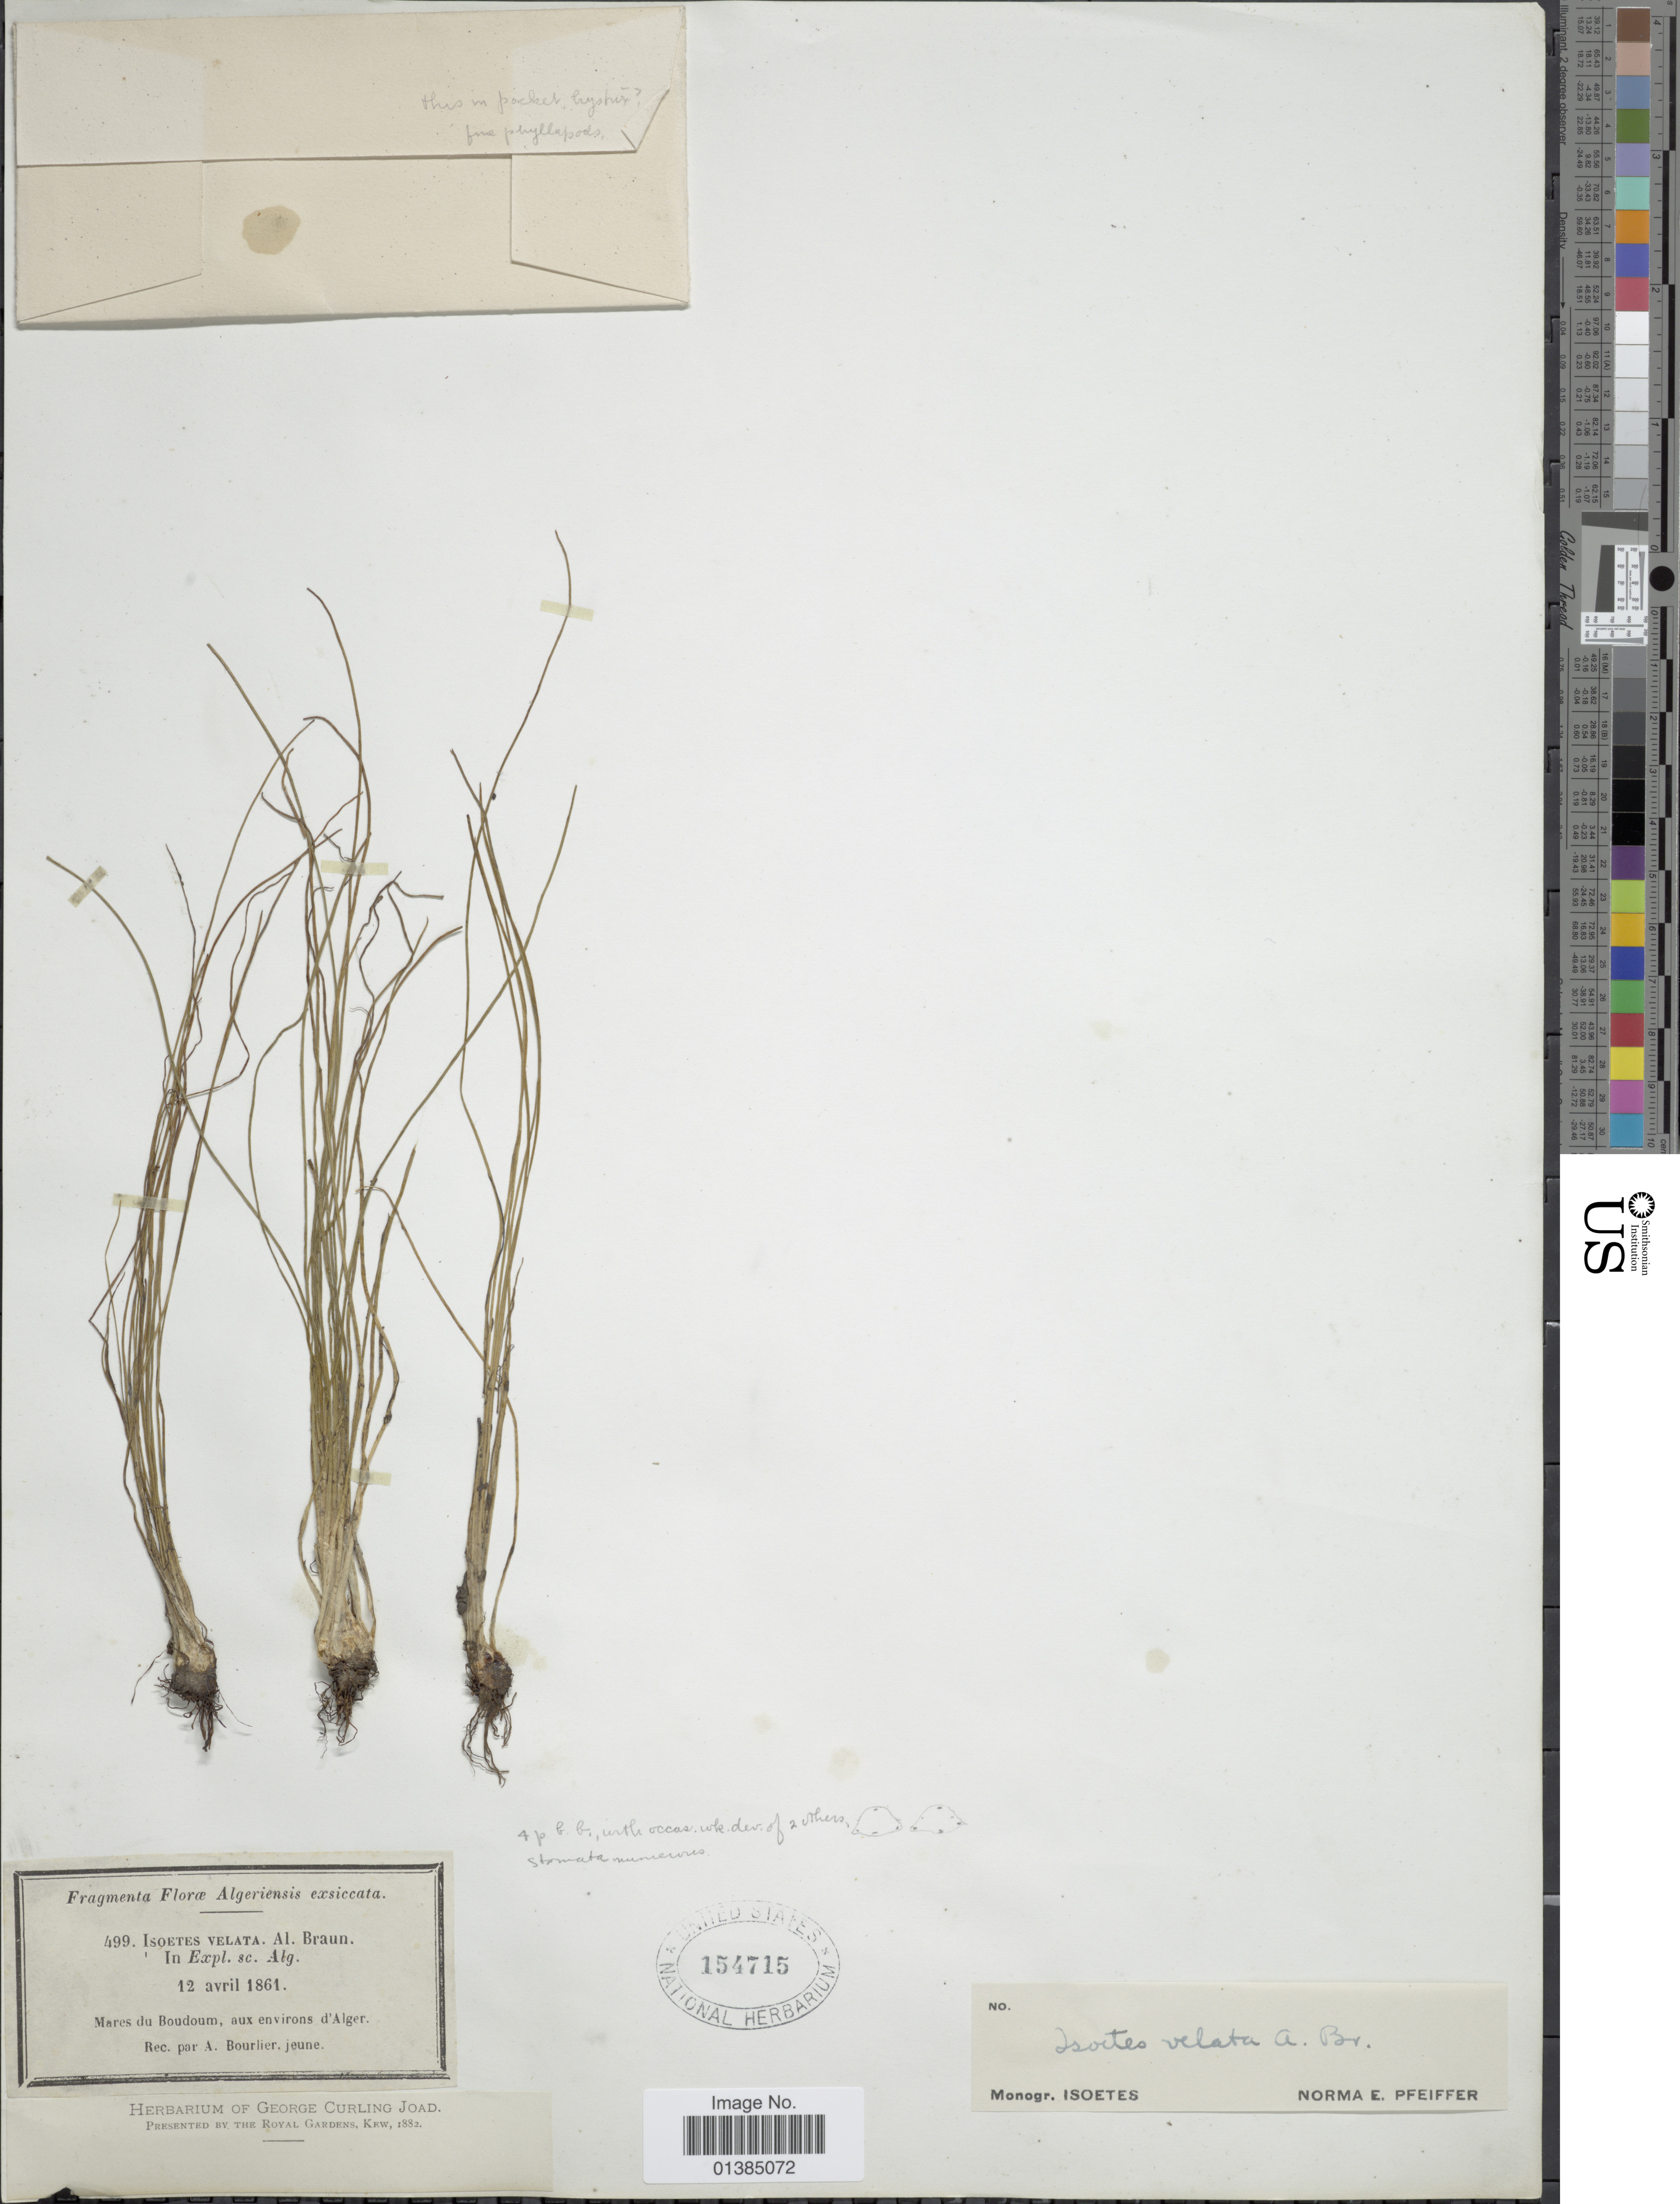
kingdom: Plantae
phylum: Tracheophyta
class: Lycopodiopsida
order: Isoetales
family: Isoetaceae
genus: Isoetes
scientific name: Isoetes velata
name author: A. Braun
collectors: A. Bourlier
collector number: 499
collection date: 1861-04-12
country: Algeria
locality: Mares du Boudoum, aux environs d'Alger.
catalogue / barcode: US 154715